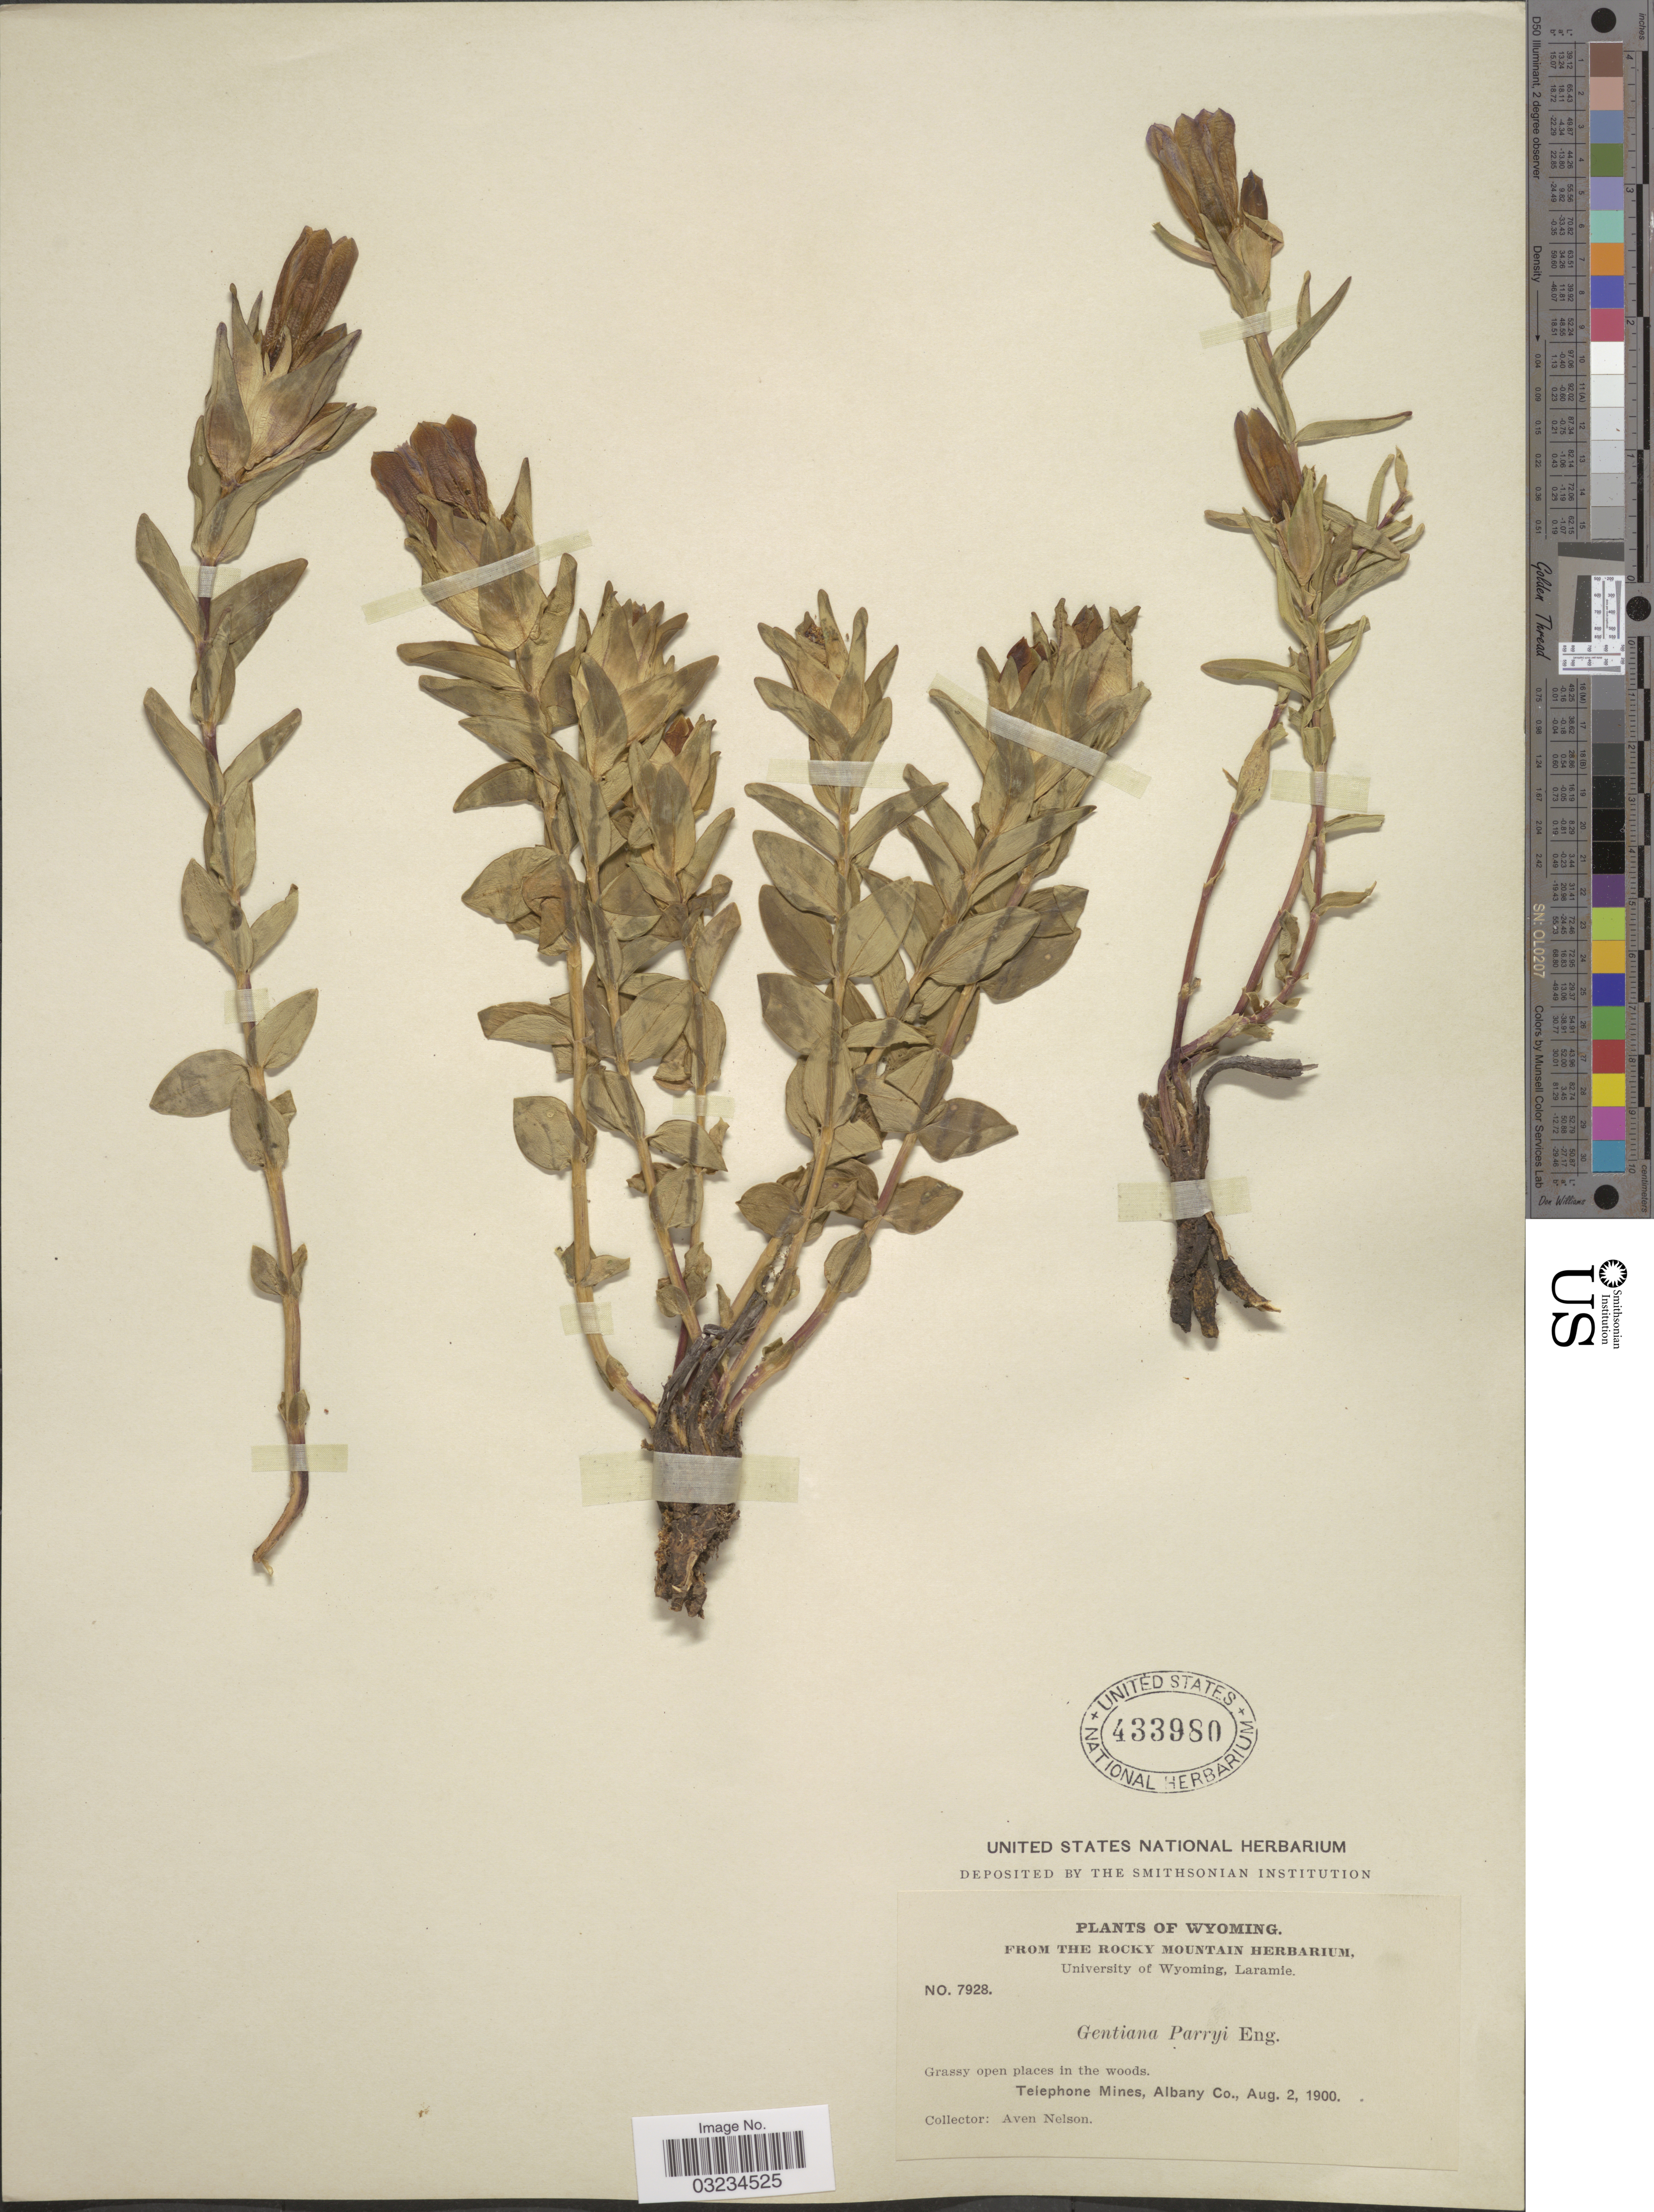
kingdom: Plantae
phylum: Tracheophyta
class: Magnoliopsida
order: Gentianales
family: Gentianaceae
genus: Gentiana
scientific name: Gentiana parryi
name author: Engelm.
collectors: A. Nelson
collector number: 7928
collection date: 1900-08-02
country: United States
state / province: Wyoming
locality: Telephone Mines, Albany Co.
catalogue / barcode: US 433980